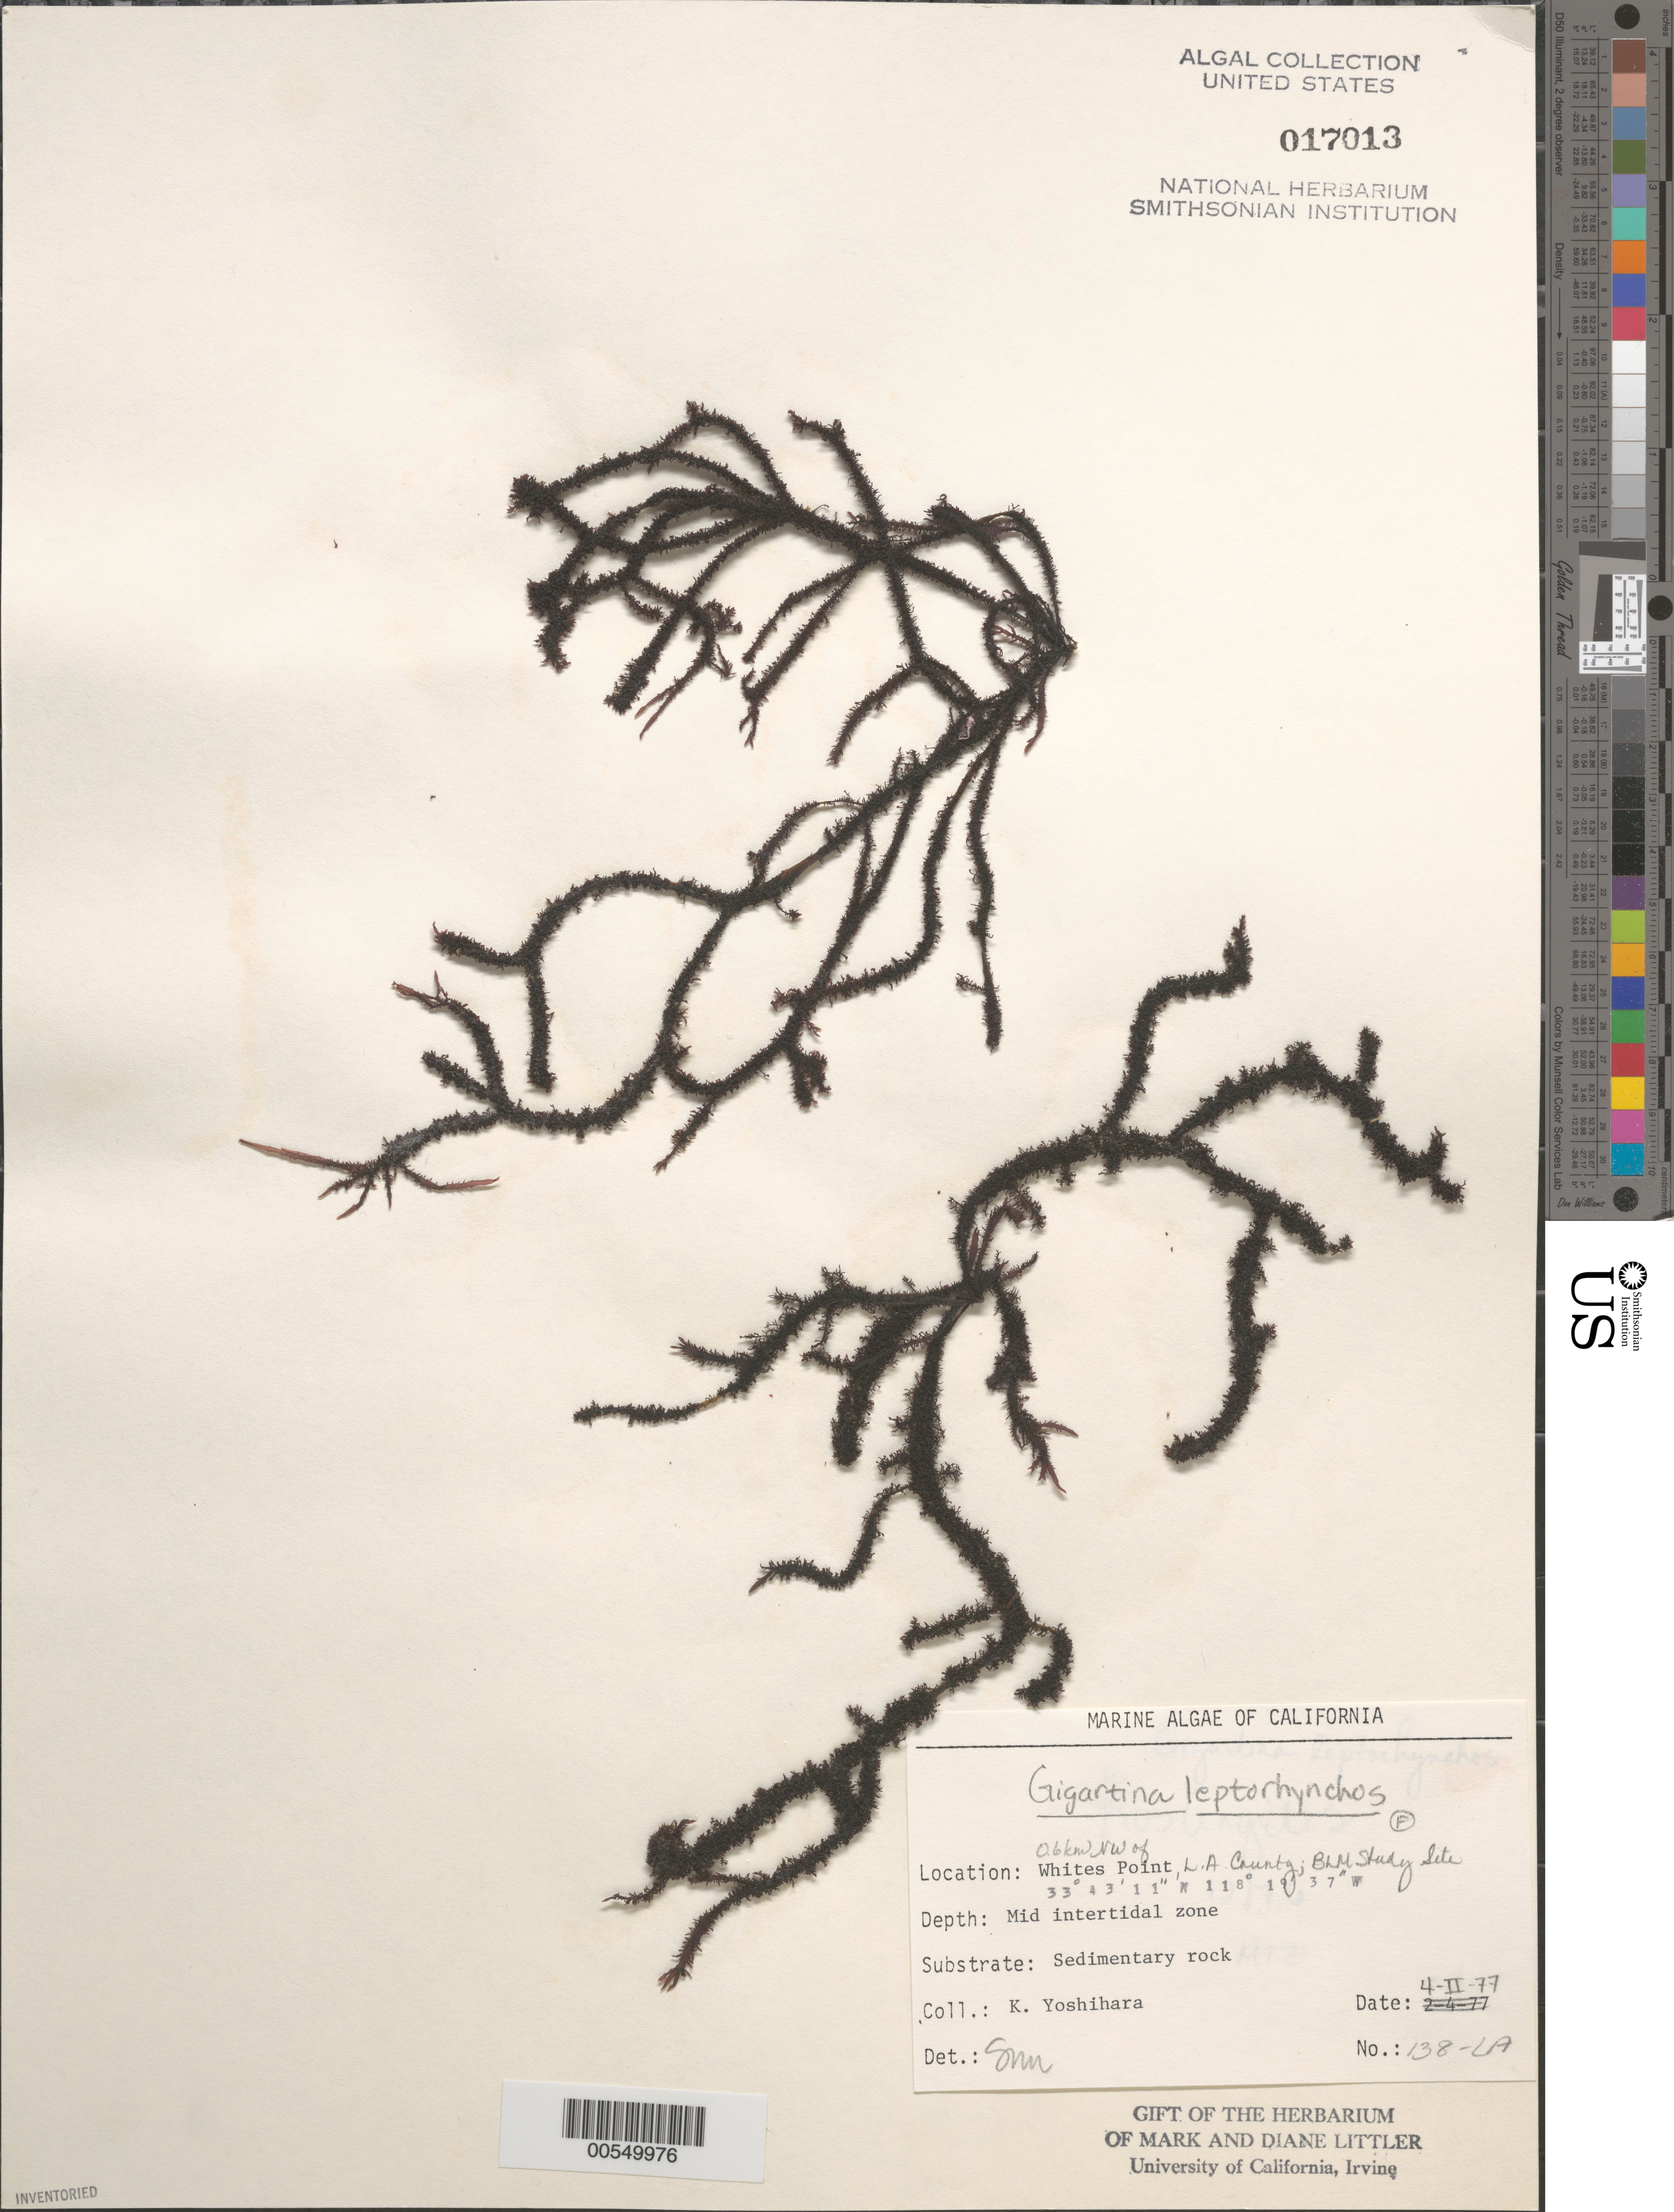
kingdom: Plantae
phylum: Rhodophyta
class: Florideophyceae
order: Gigartinales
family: Gigartinaceae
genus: Mazzaella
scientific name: Mazzaella leptorhynchos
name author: (J. Agardh) Leister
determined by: Algae name updating Project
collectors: K. Yoshihara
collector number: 138-la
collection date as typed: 04 Feb 1977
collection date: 1977-02-04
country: United States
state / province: California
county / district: Los Angeles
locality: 0.6 km northwest of Whites Point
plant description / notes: BLM-SOCALBIGHT Rocky Intertidal Survey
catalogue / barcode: US 17013